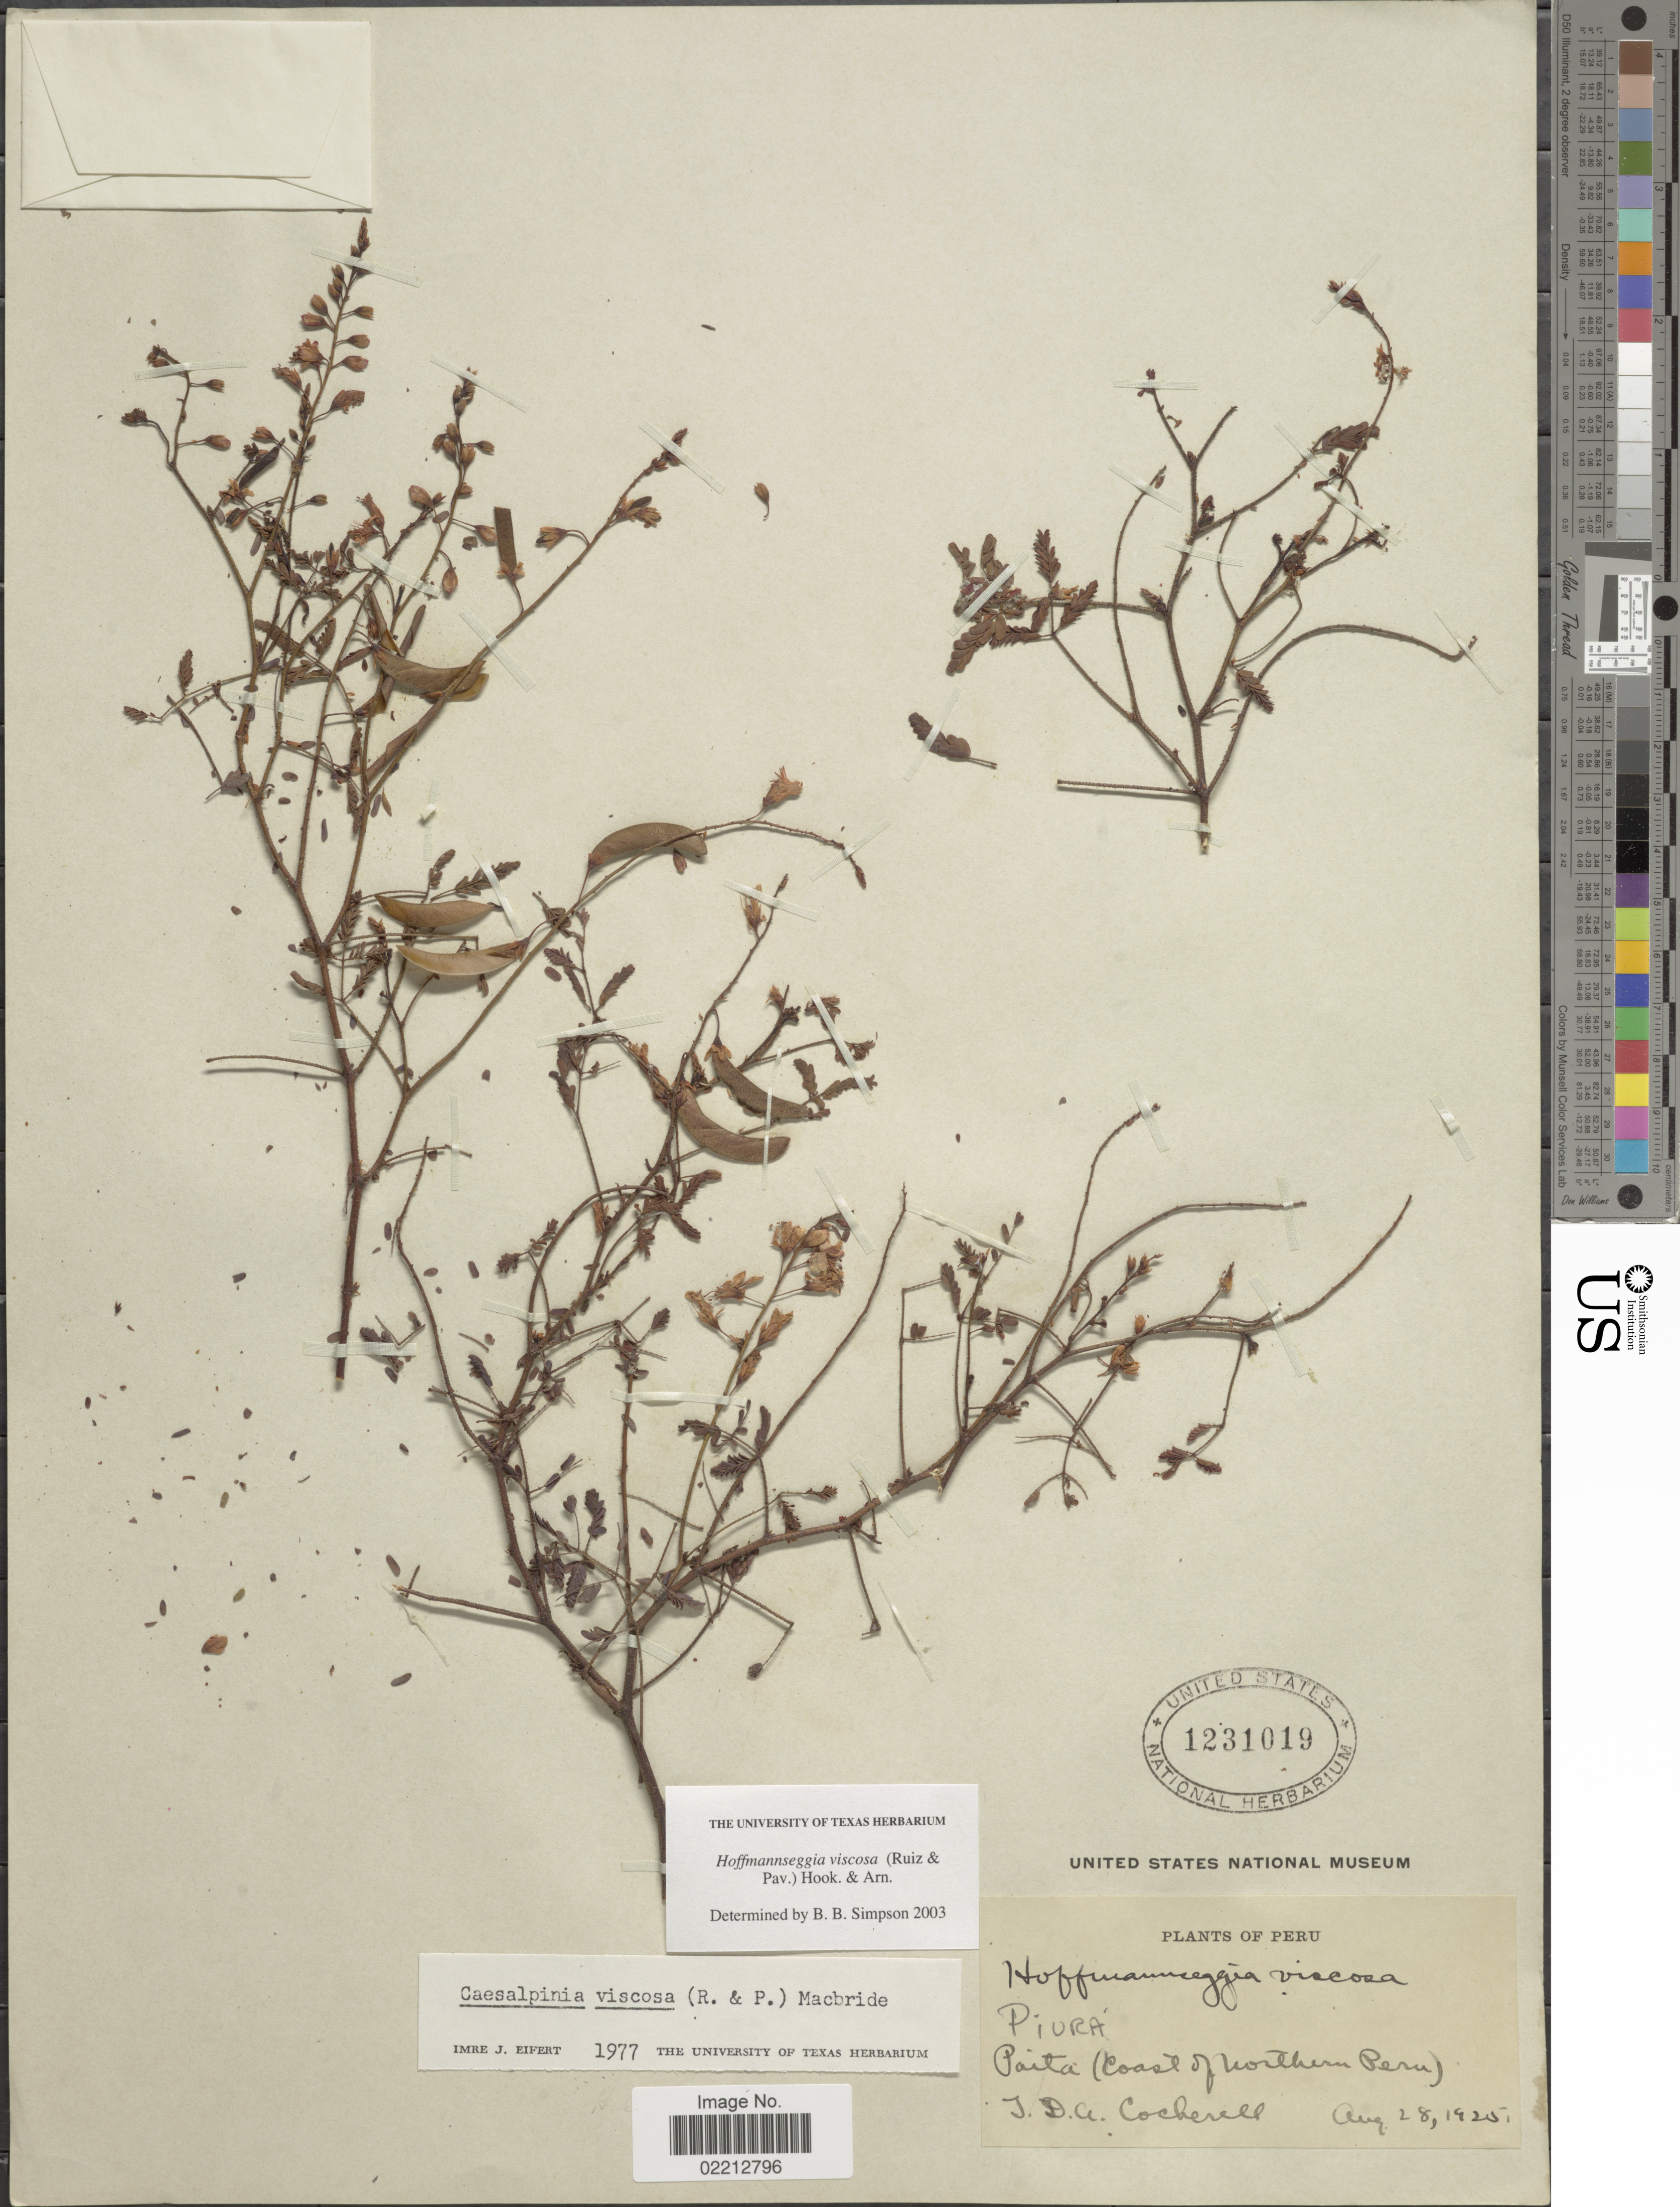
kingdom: Plantae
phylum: Tracheophyta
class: Magnoliopsida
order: Fabales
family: Fabaceae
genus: Hoffmannseggia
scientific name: Hoffmannseggia viscosa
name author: Hook. & Arn.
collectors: J. Cockerell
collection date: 1925-08-28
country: Peru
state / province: Piura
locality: Paita (coast of Northern Peru)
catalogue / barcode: US 1231019